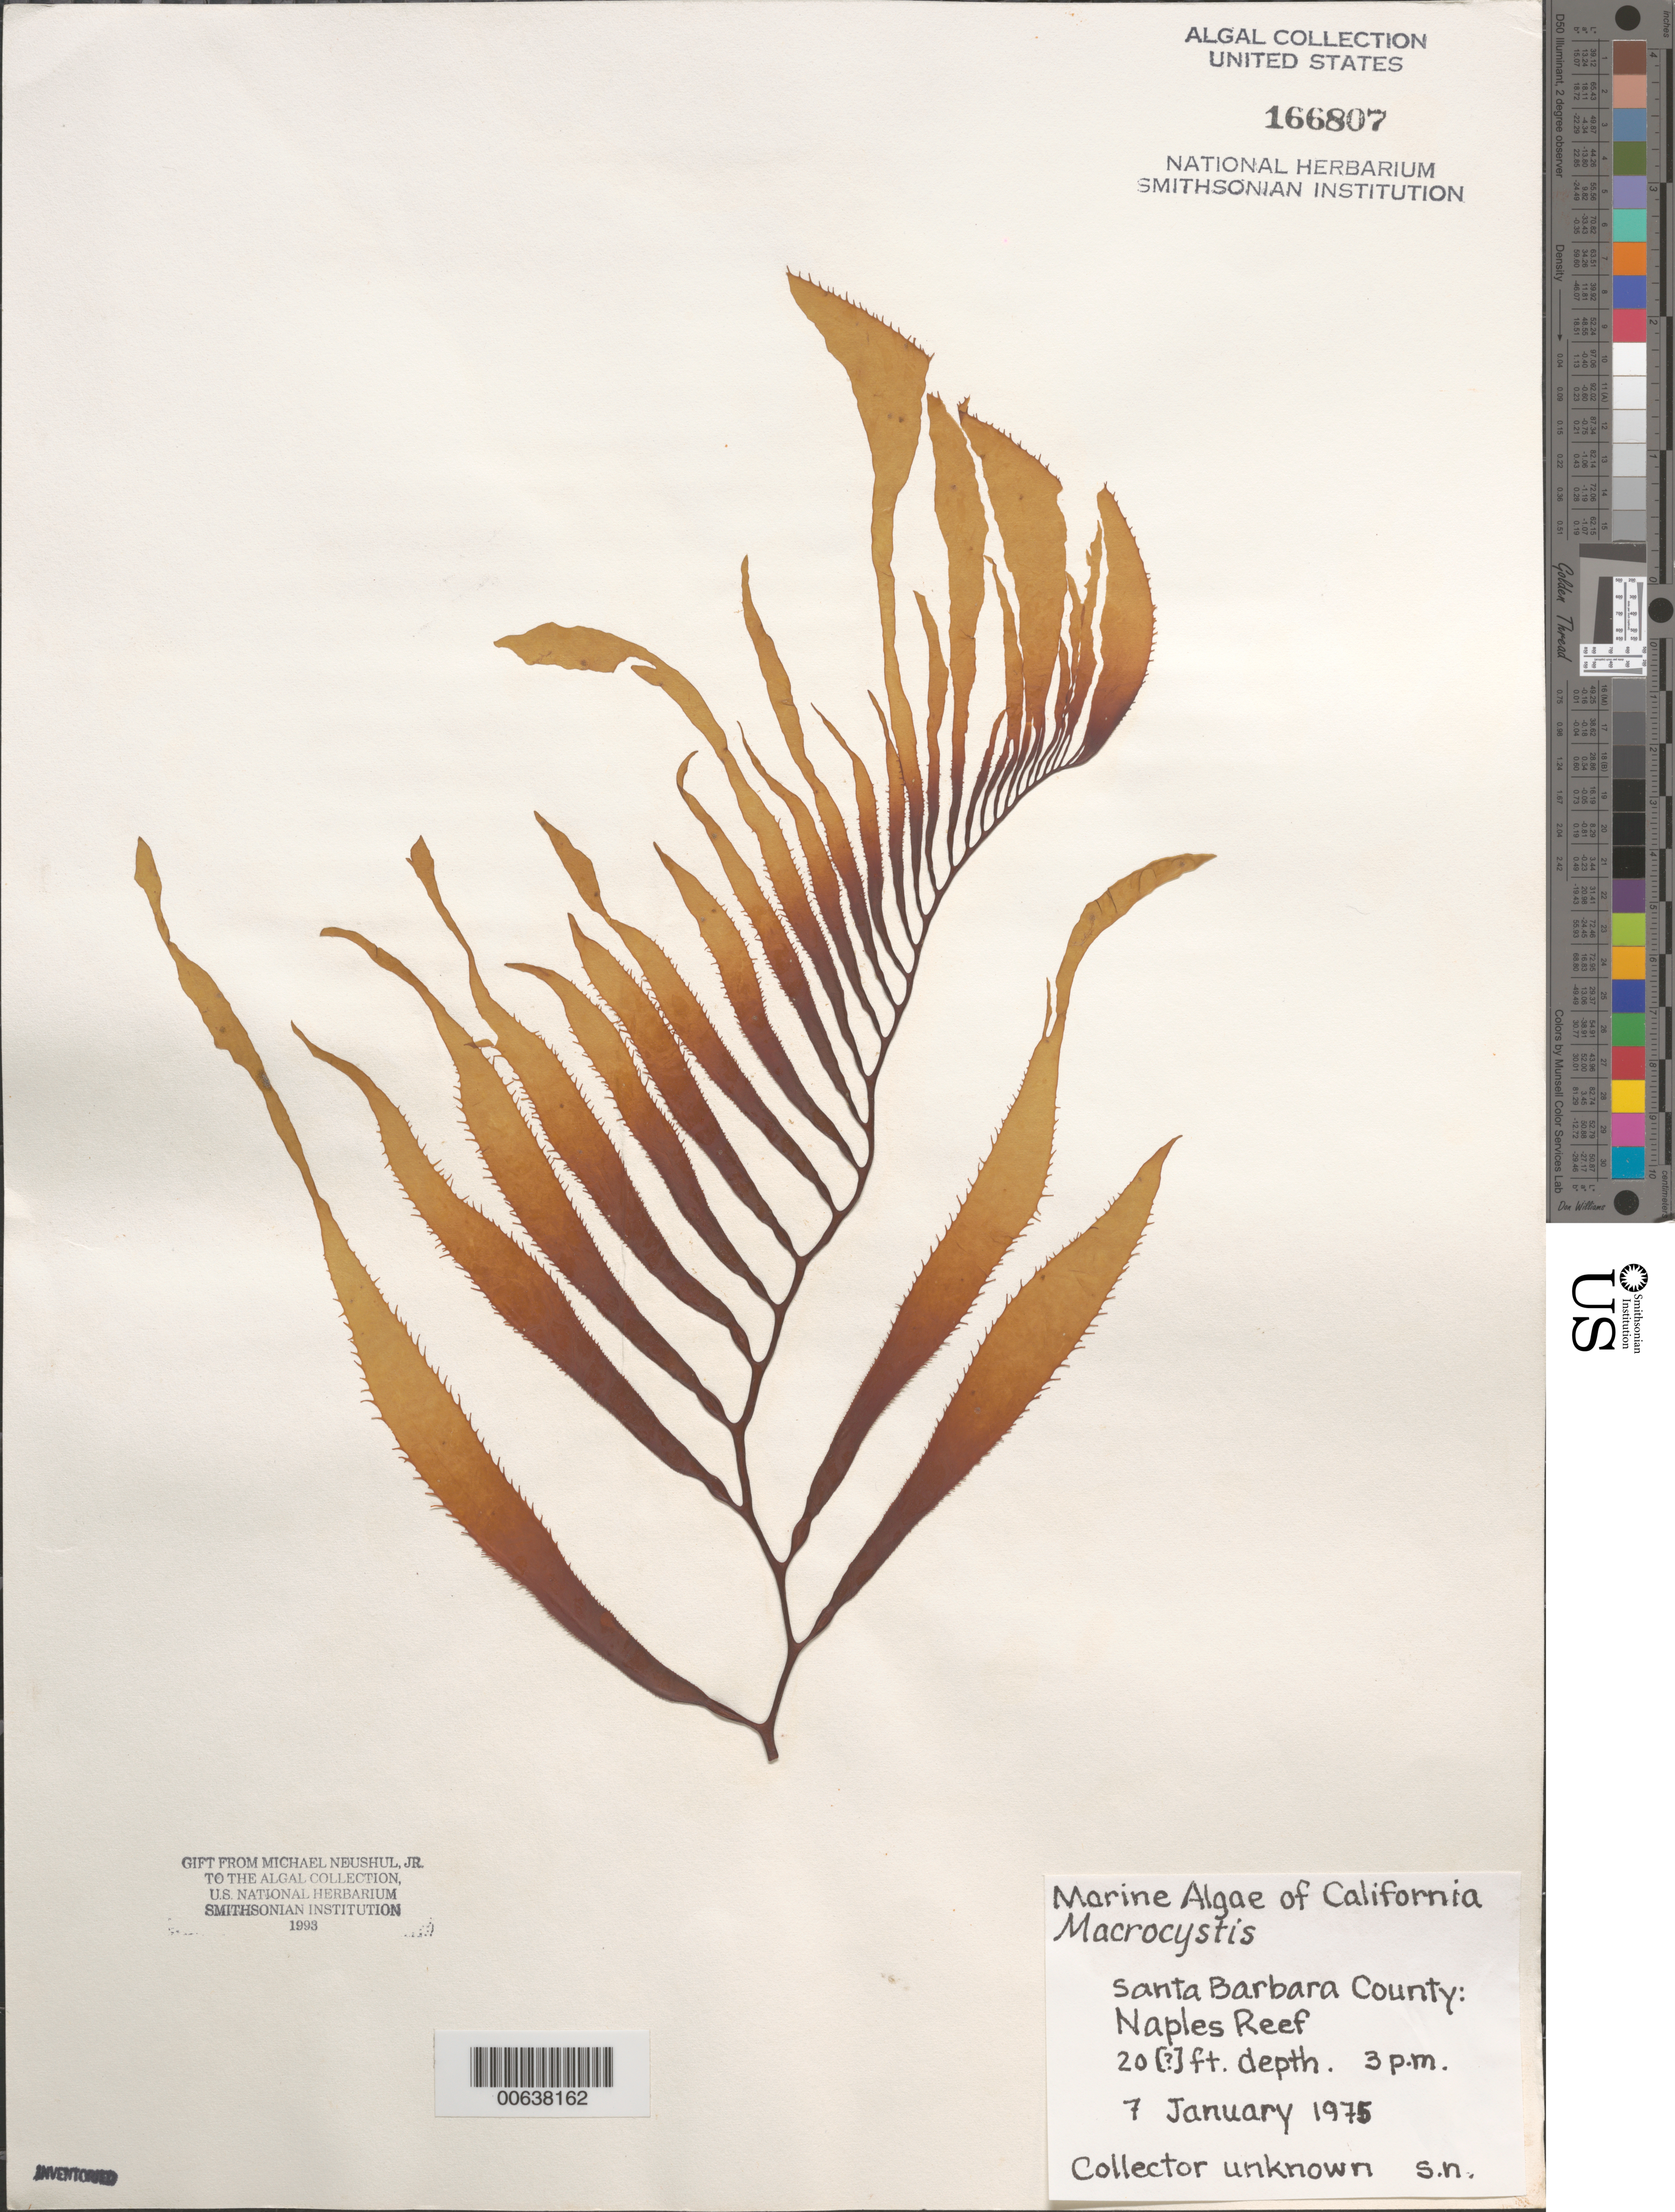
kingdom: Chromista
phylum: Ochrophyta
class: Phaeophyceae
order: Laminariales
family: Laminariaceae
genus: Macrocystis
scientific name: Macrocystis sp.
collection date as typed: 07 Jan 1975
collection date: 1975-01-07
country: United States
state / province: California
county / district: Santa Barbara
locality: Naples Reef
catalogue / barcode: US 166807